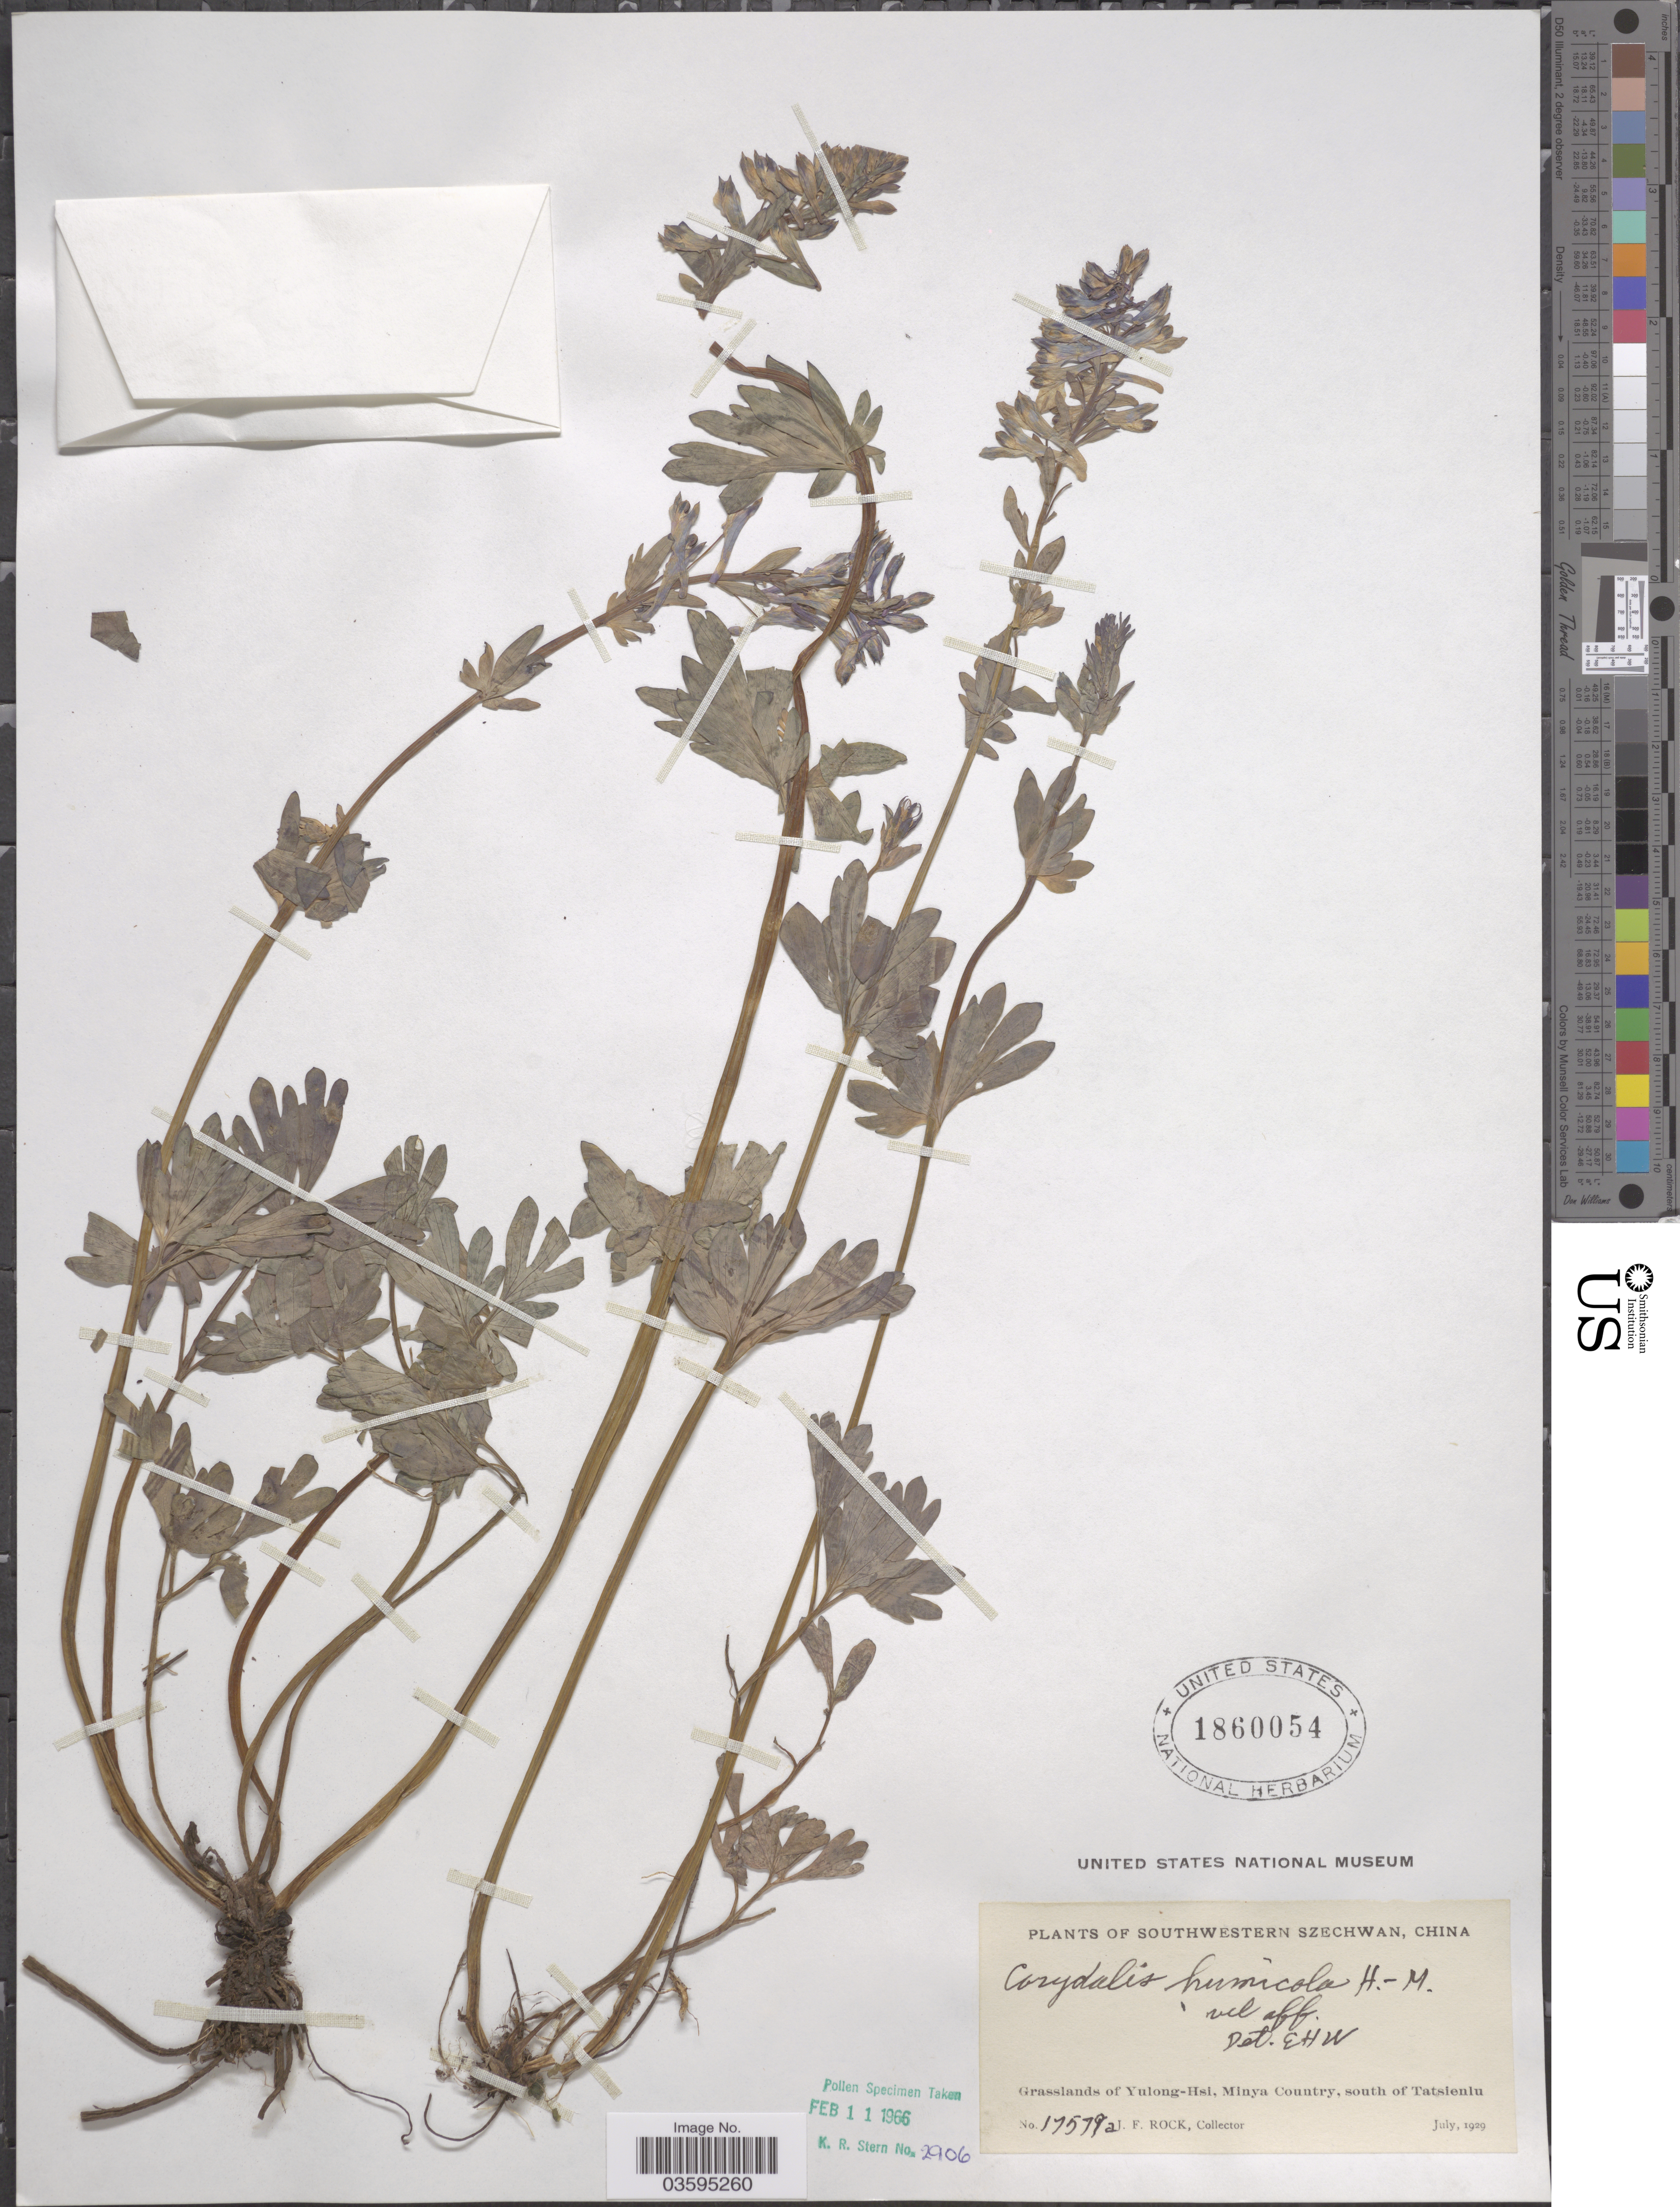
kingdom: Plantae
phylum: Tracheophyta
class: Magnoliopsida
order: Ranunculales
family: Papaveraceae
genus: Corydalis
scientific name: Corydalis humicola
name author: Hand.-Mazz.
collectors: J. Rock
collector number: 17579a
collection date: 1929-07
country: China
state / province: Sichuan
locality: Southwestern Szechwan. Grasslands of Yulong-Hsi, Minya Country, south of Tatsienlu.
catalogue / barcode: US 1860054